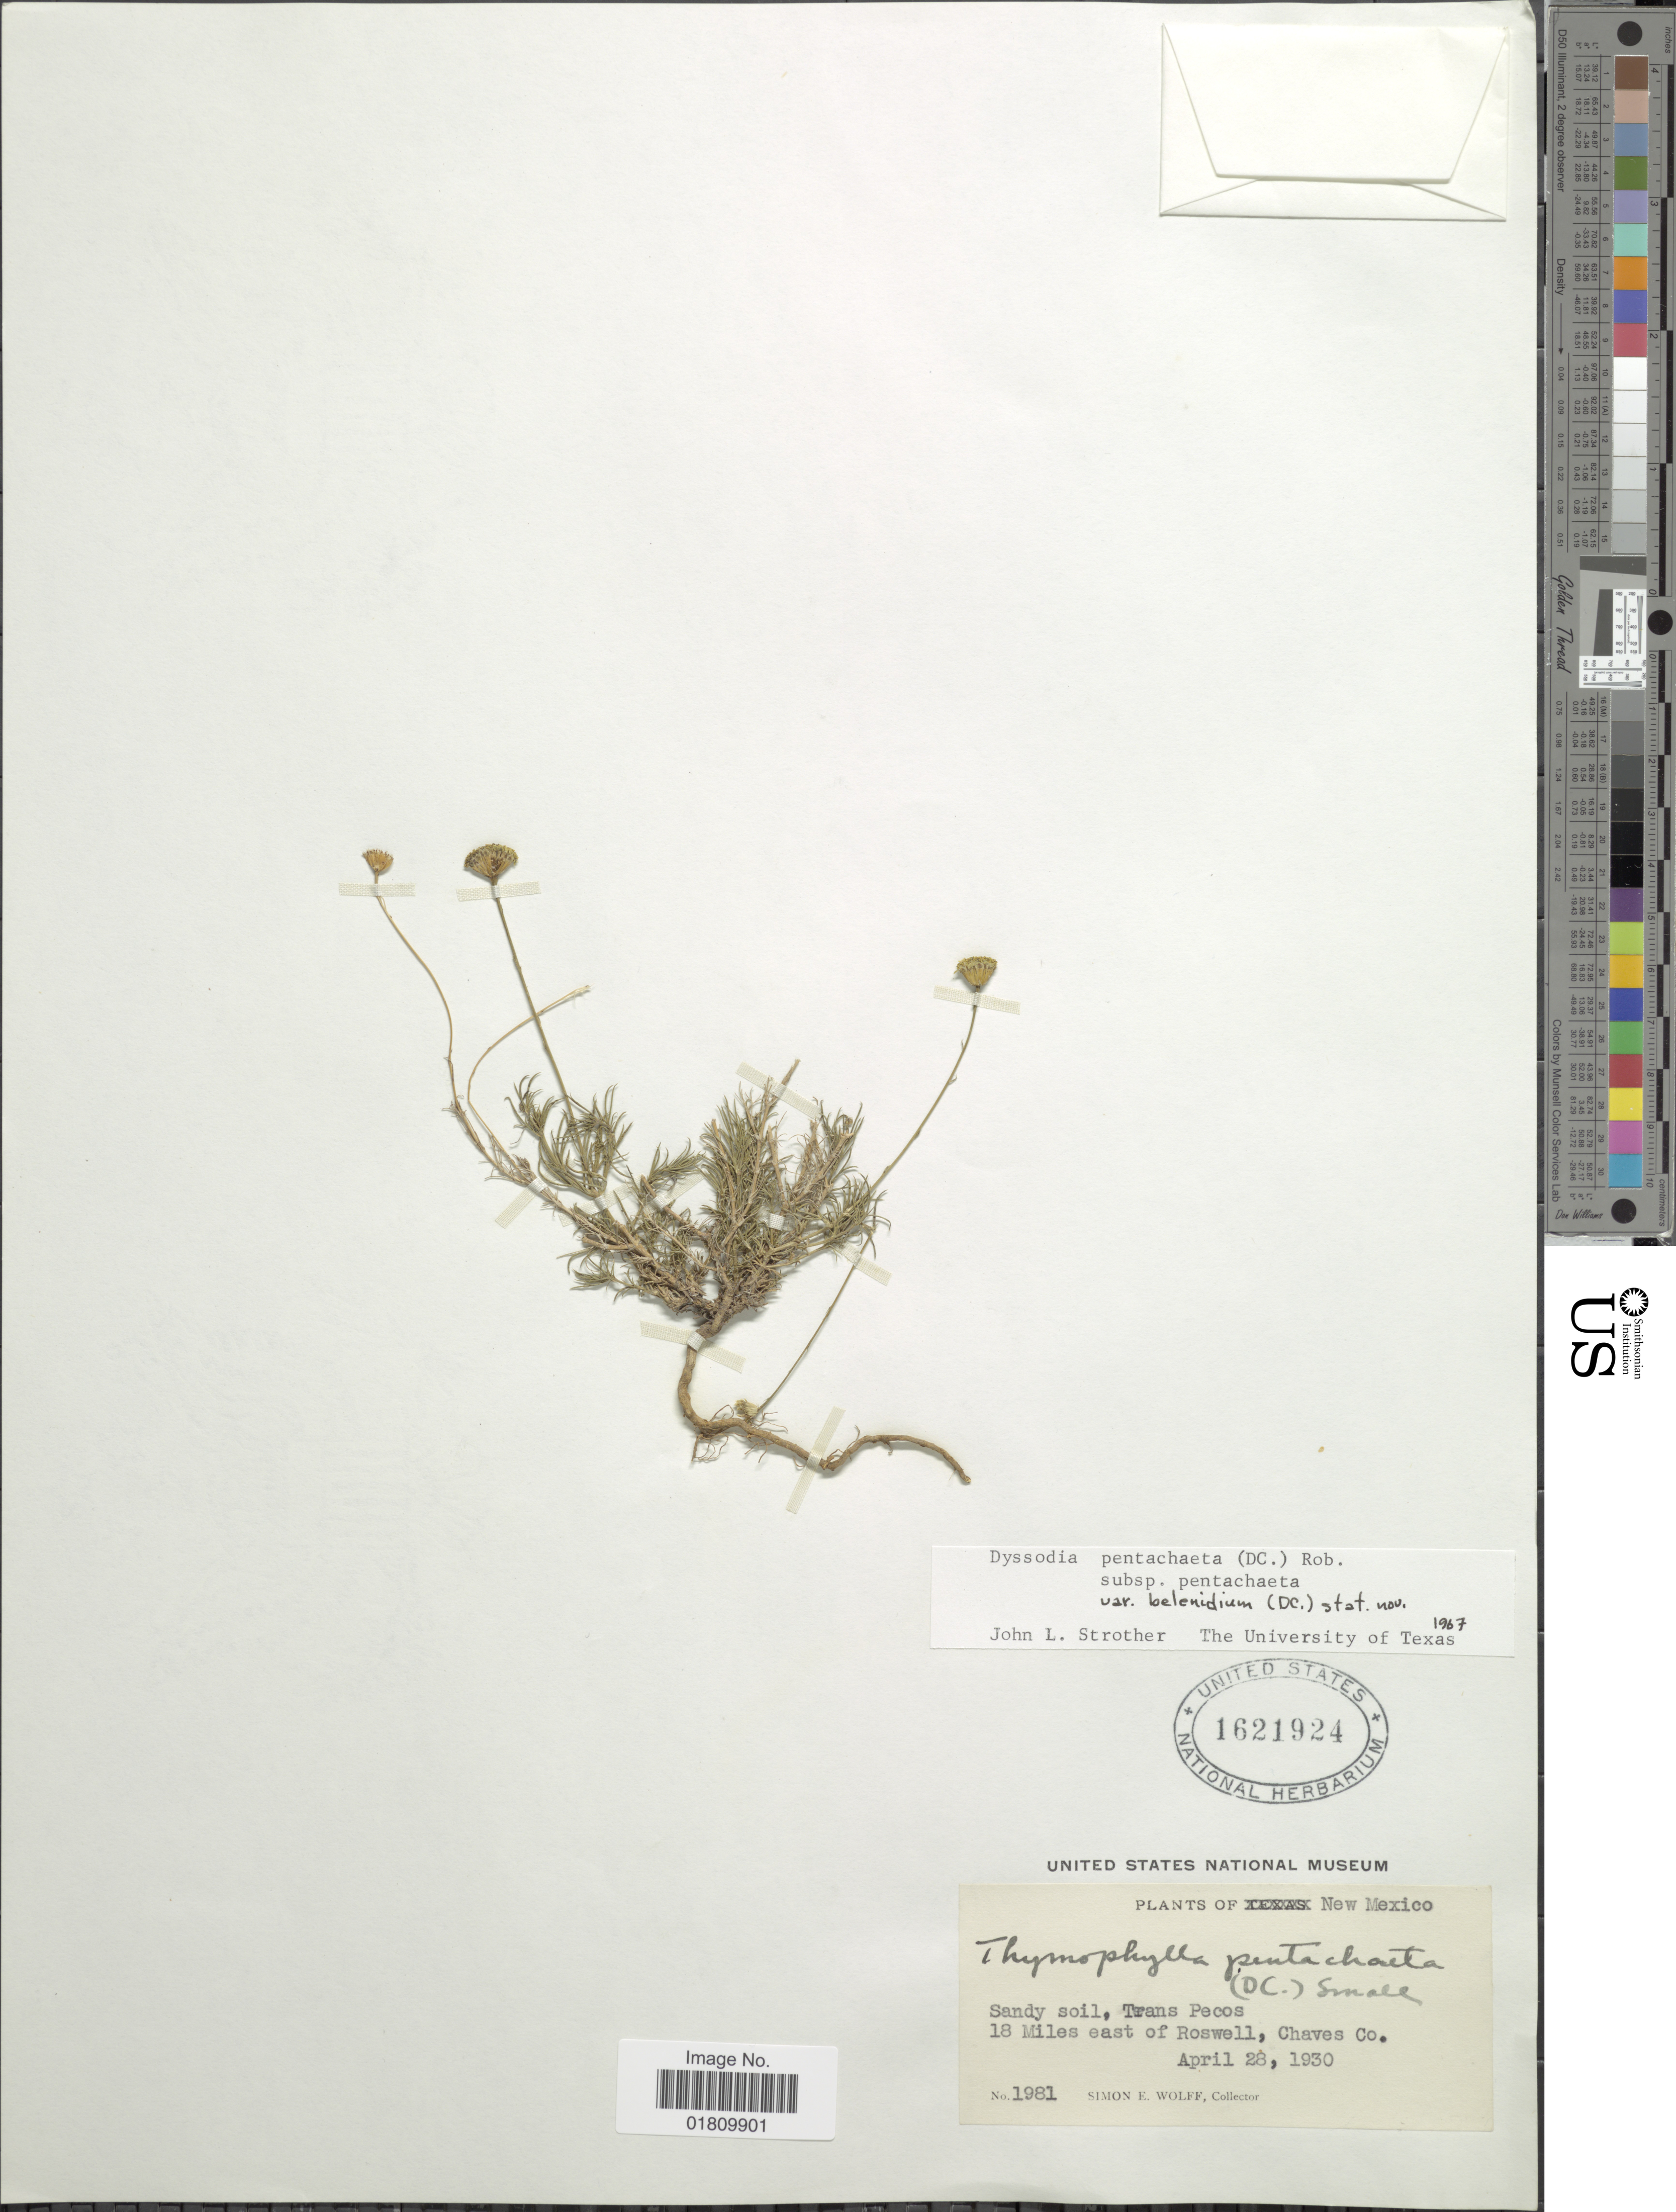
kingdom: Plantae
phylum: Tracheophyta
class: Magnoliopsida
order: Asterales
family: Asteraceae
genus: Thymophylla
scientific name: Thymophylla pentachaeta var. belenidium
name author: (DC.) Strother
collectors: S. E. Wolff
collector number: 1981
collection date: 1930-04-28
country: United States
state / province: New Mexico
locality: Sandy soil, Trans Pecos, 18 miles east of Roswell, Chaves Co.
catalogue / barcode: US 1621924